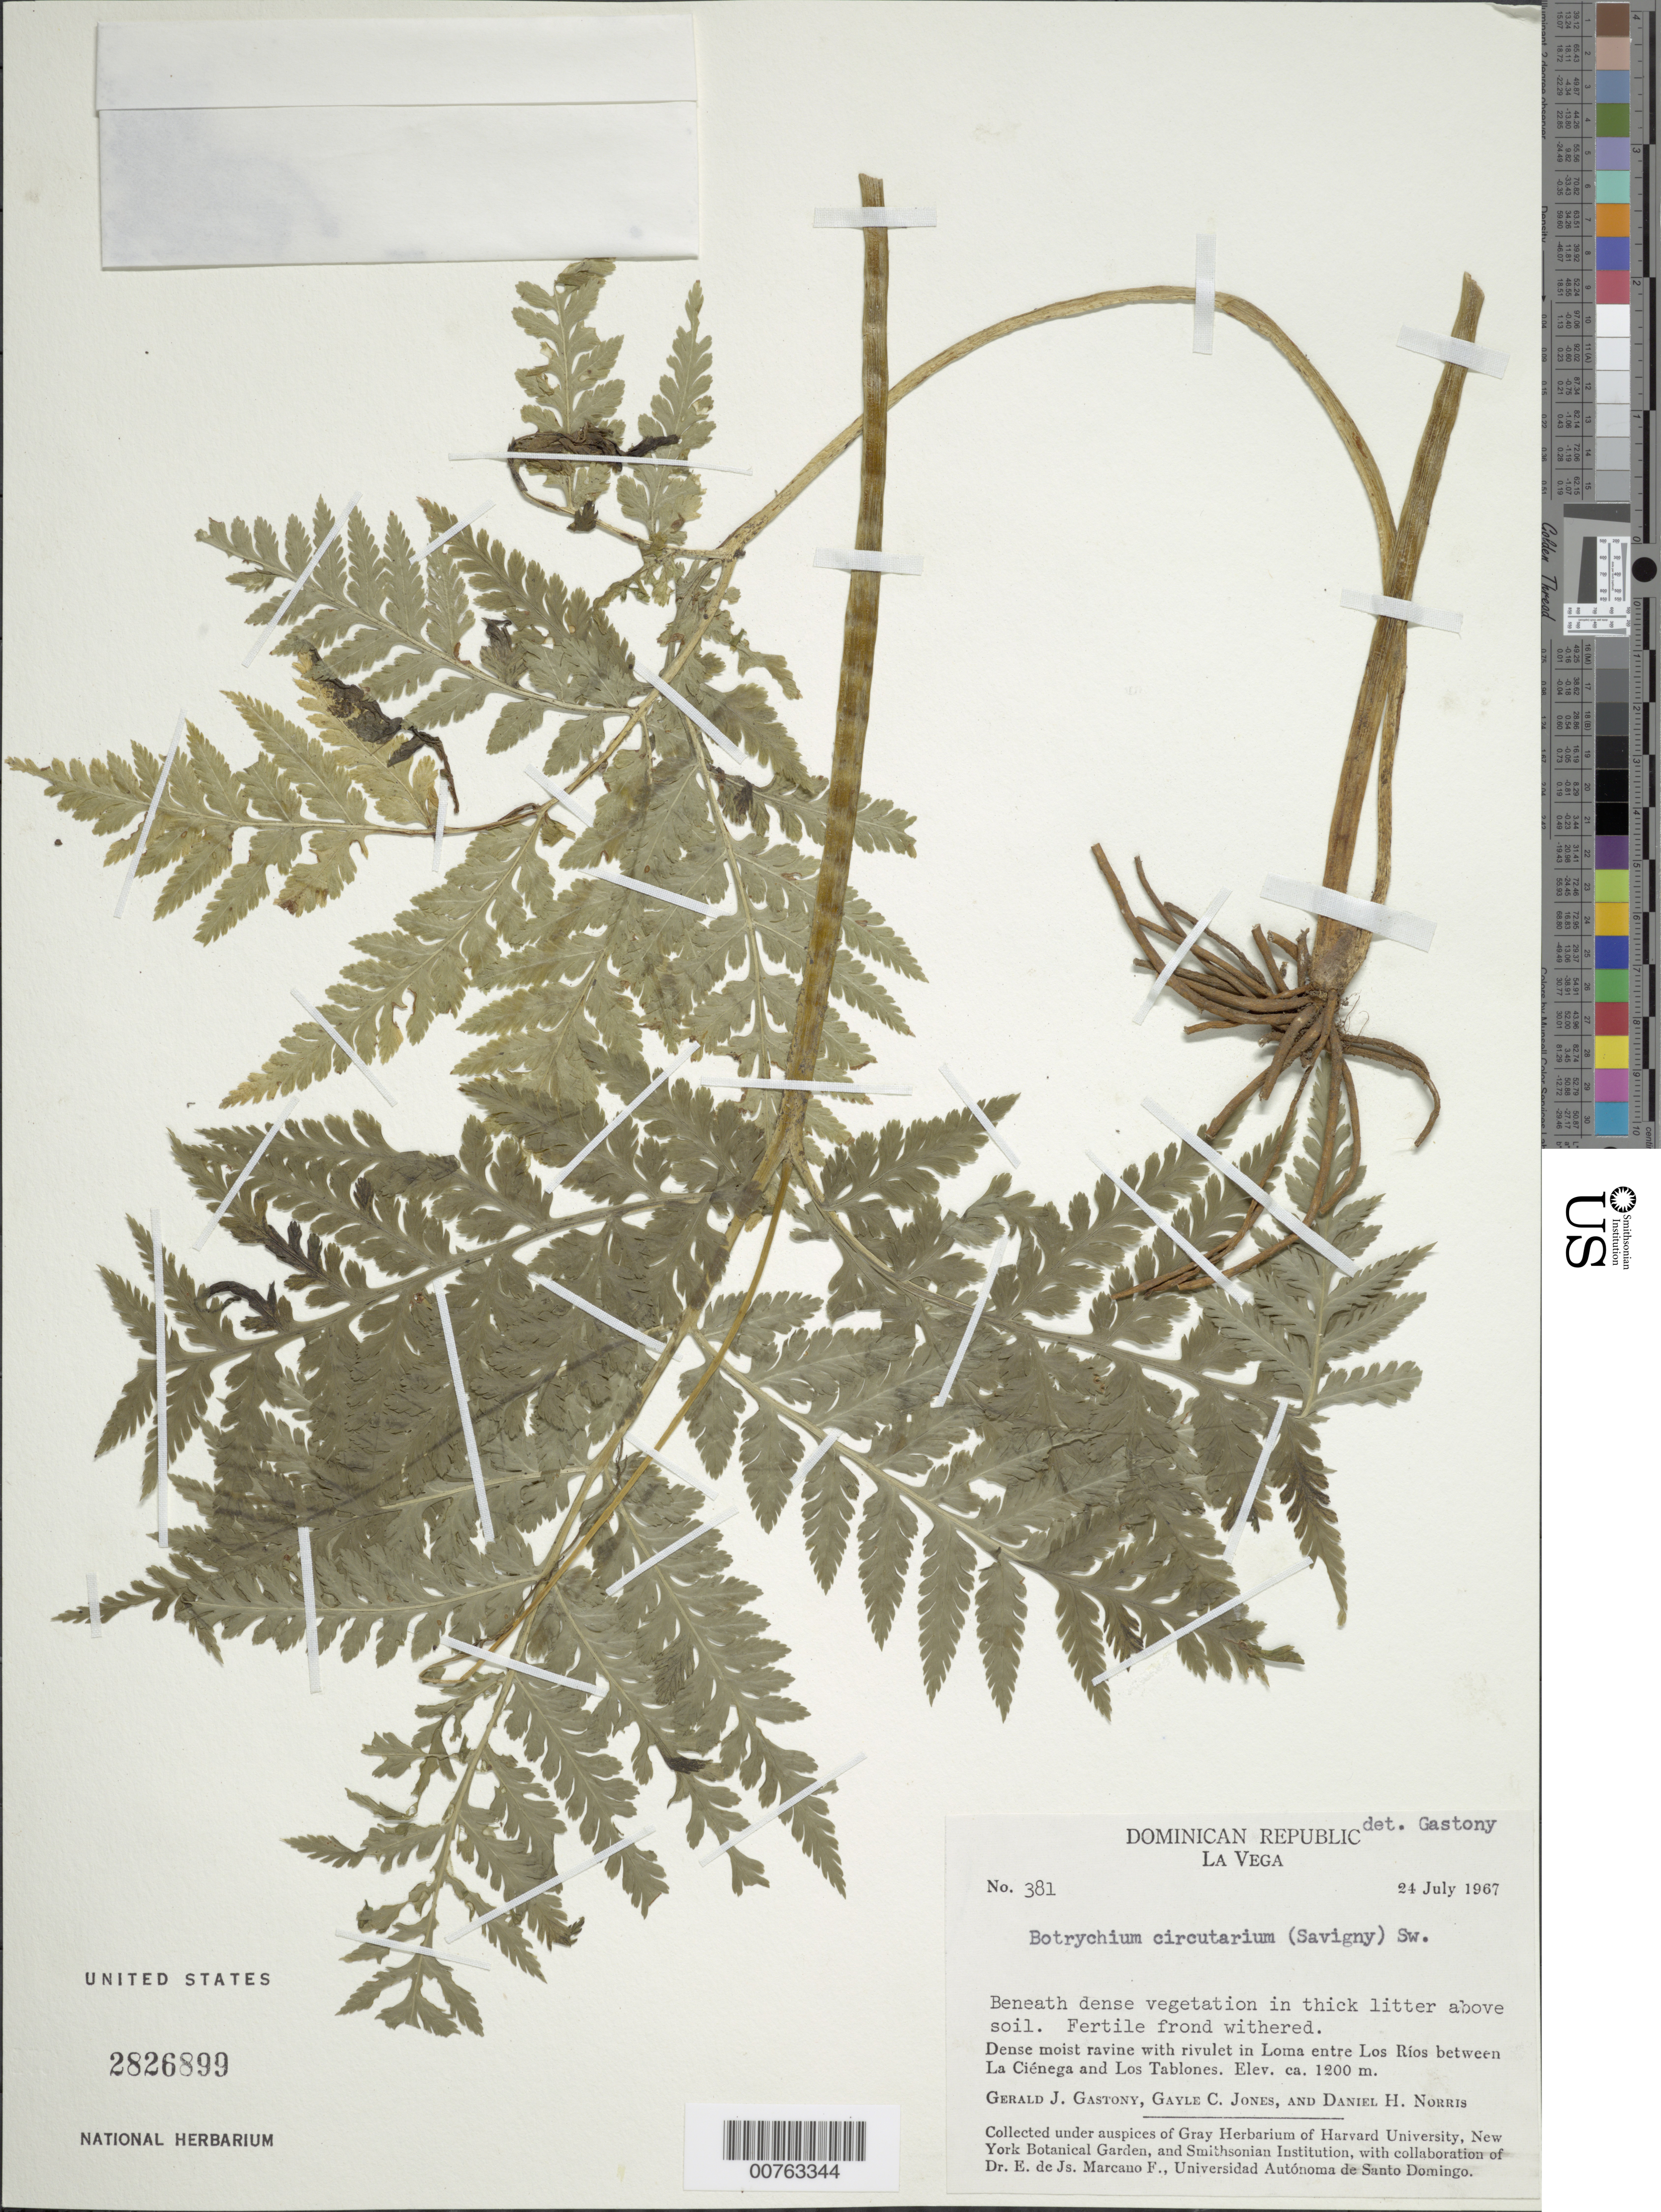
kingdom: Plantae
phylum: Tracheophyta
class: Polypodiopsida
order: Ophioglossales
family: Ophioglossaceae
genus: Botrychium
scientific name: Botrychium virginianum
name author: (L.) Sw.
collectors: G. Gastony, G. C. Jones & D. H. Norris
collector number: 381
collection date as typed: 24 Jul 1967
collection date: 1967-07-24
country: Dominican Republic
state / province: La Vega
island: Hispaniola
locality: Loma entre Los Rios between La Ciénega and Los Tablones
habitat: Beneath dense vegetation in thick litter above soil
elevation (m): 1200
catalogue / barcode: US 2826899